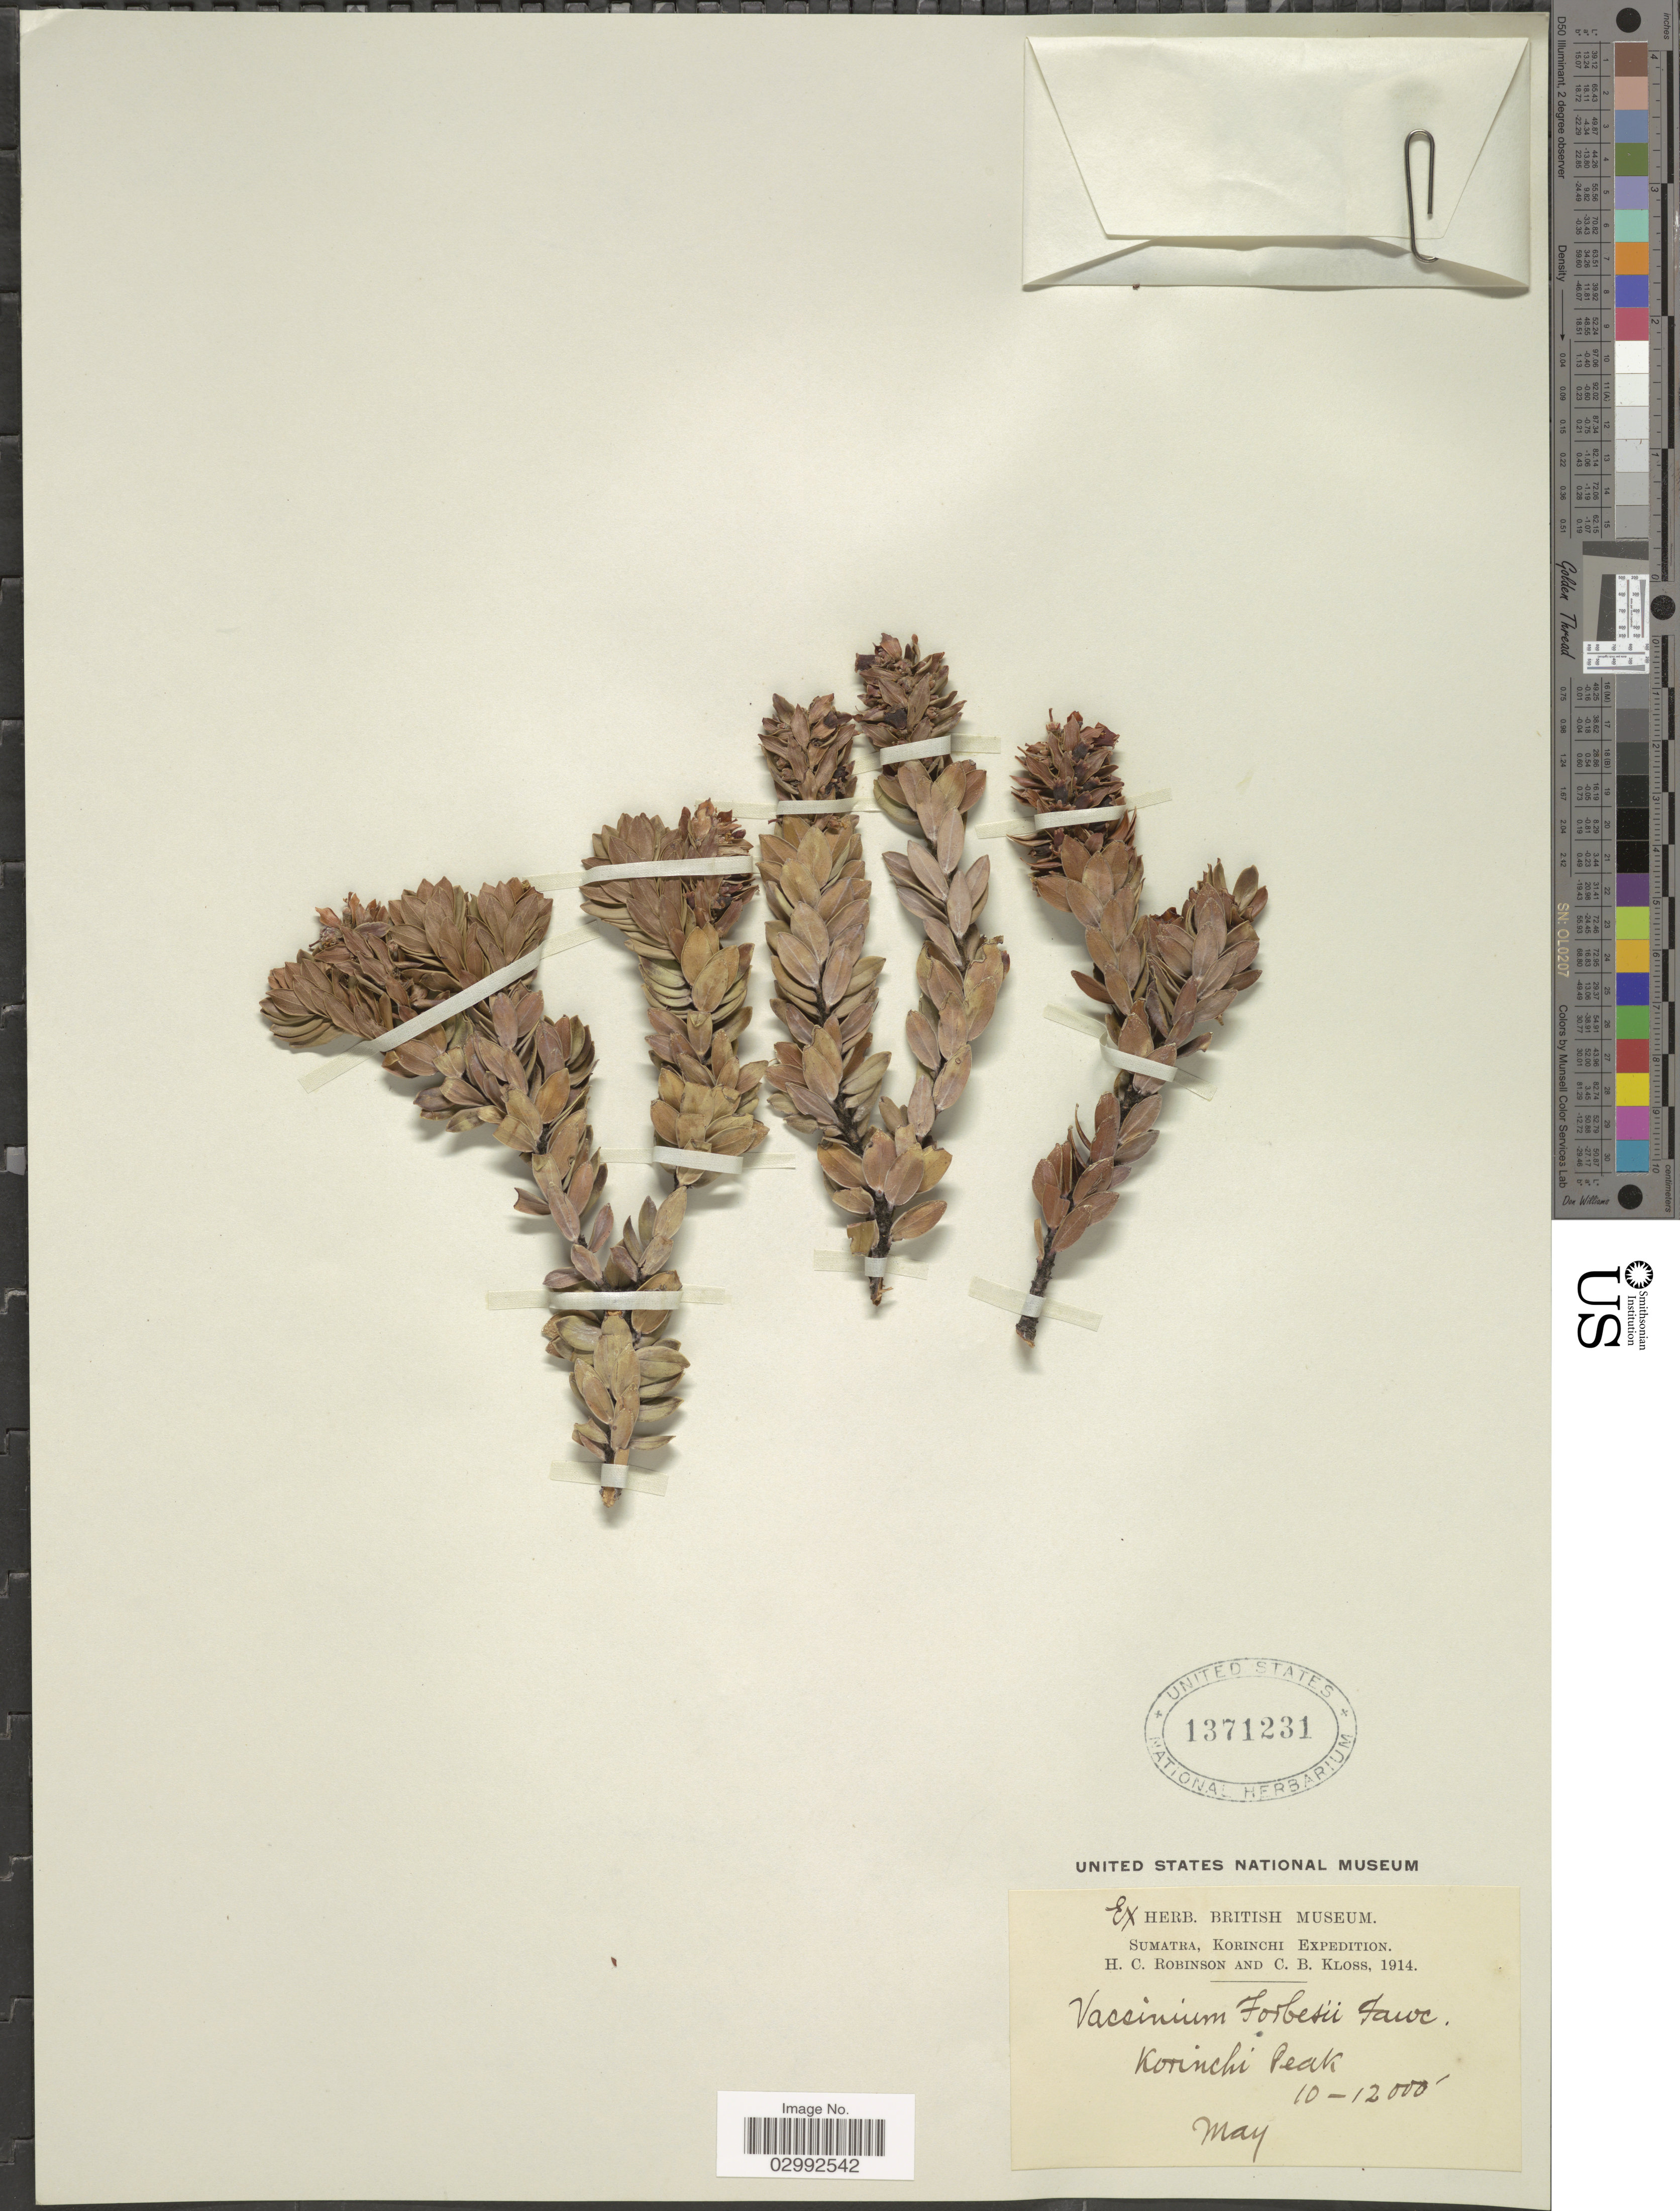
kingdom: Plantae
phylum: Tracheophyta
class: Magnoliopsida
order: Ericales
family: Ericaceae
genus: Vaccinium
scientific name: Vaccinium forbesii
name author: Hook.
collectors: H. C. Robinson & C. Kloss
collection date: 1914-05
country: Indonesia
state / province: Sumatra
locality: Korinchi, Korinchi Peak.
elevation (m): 3048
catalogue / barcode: US 1371231